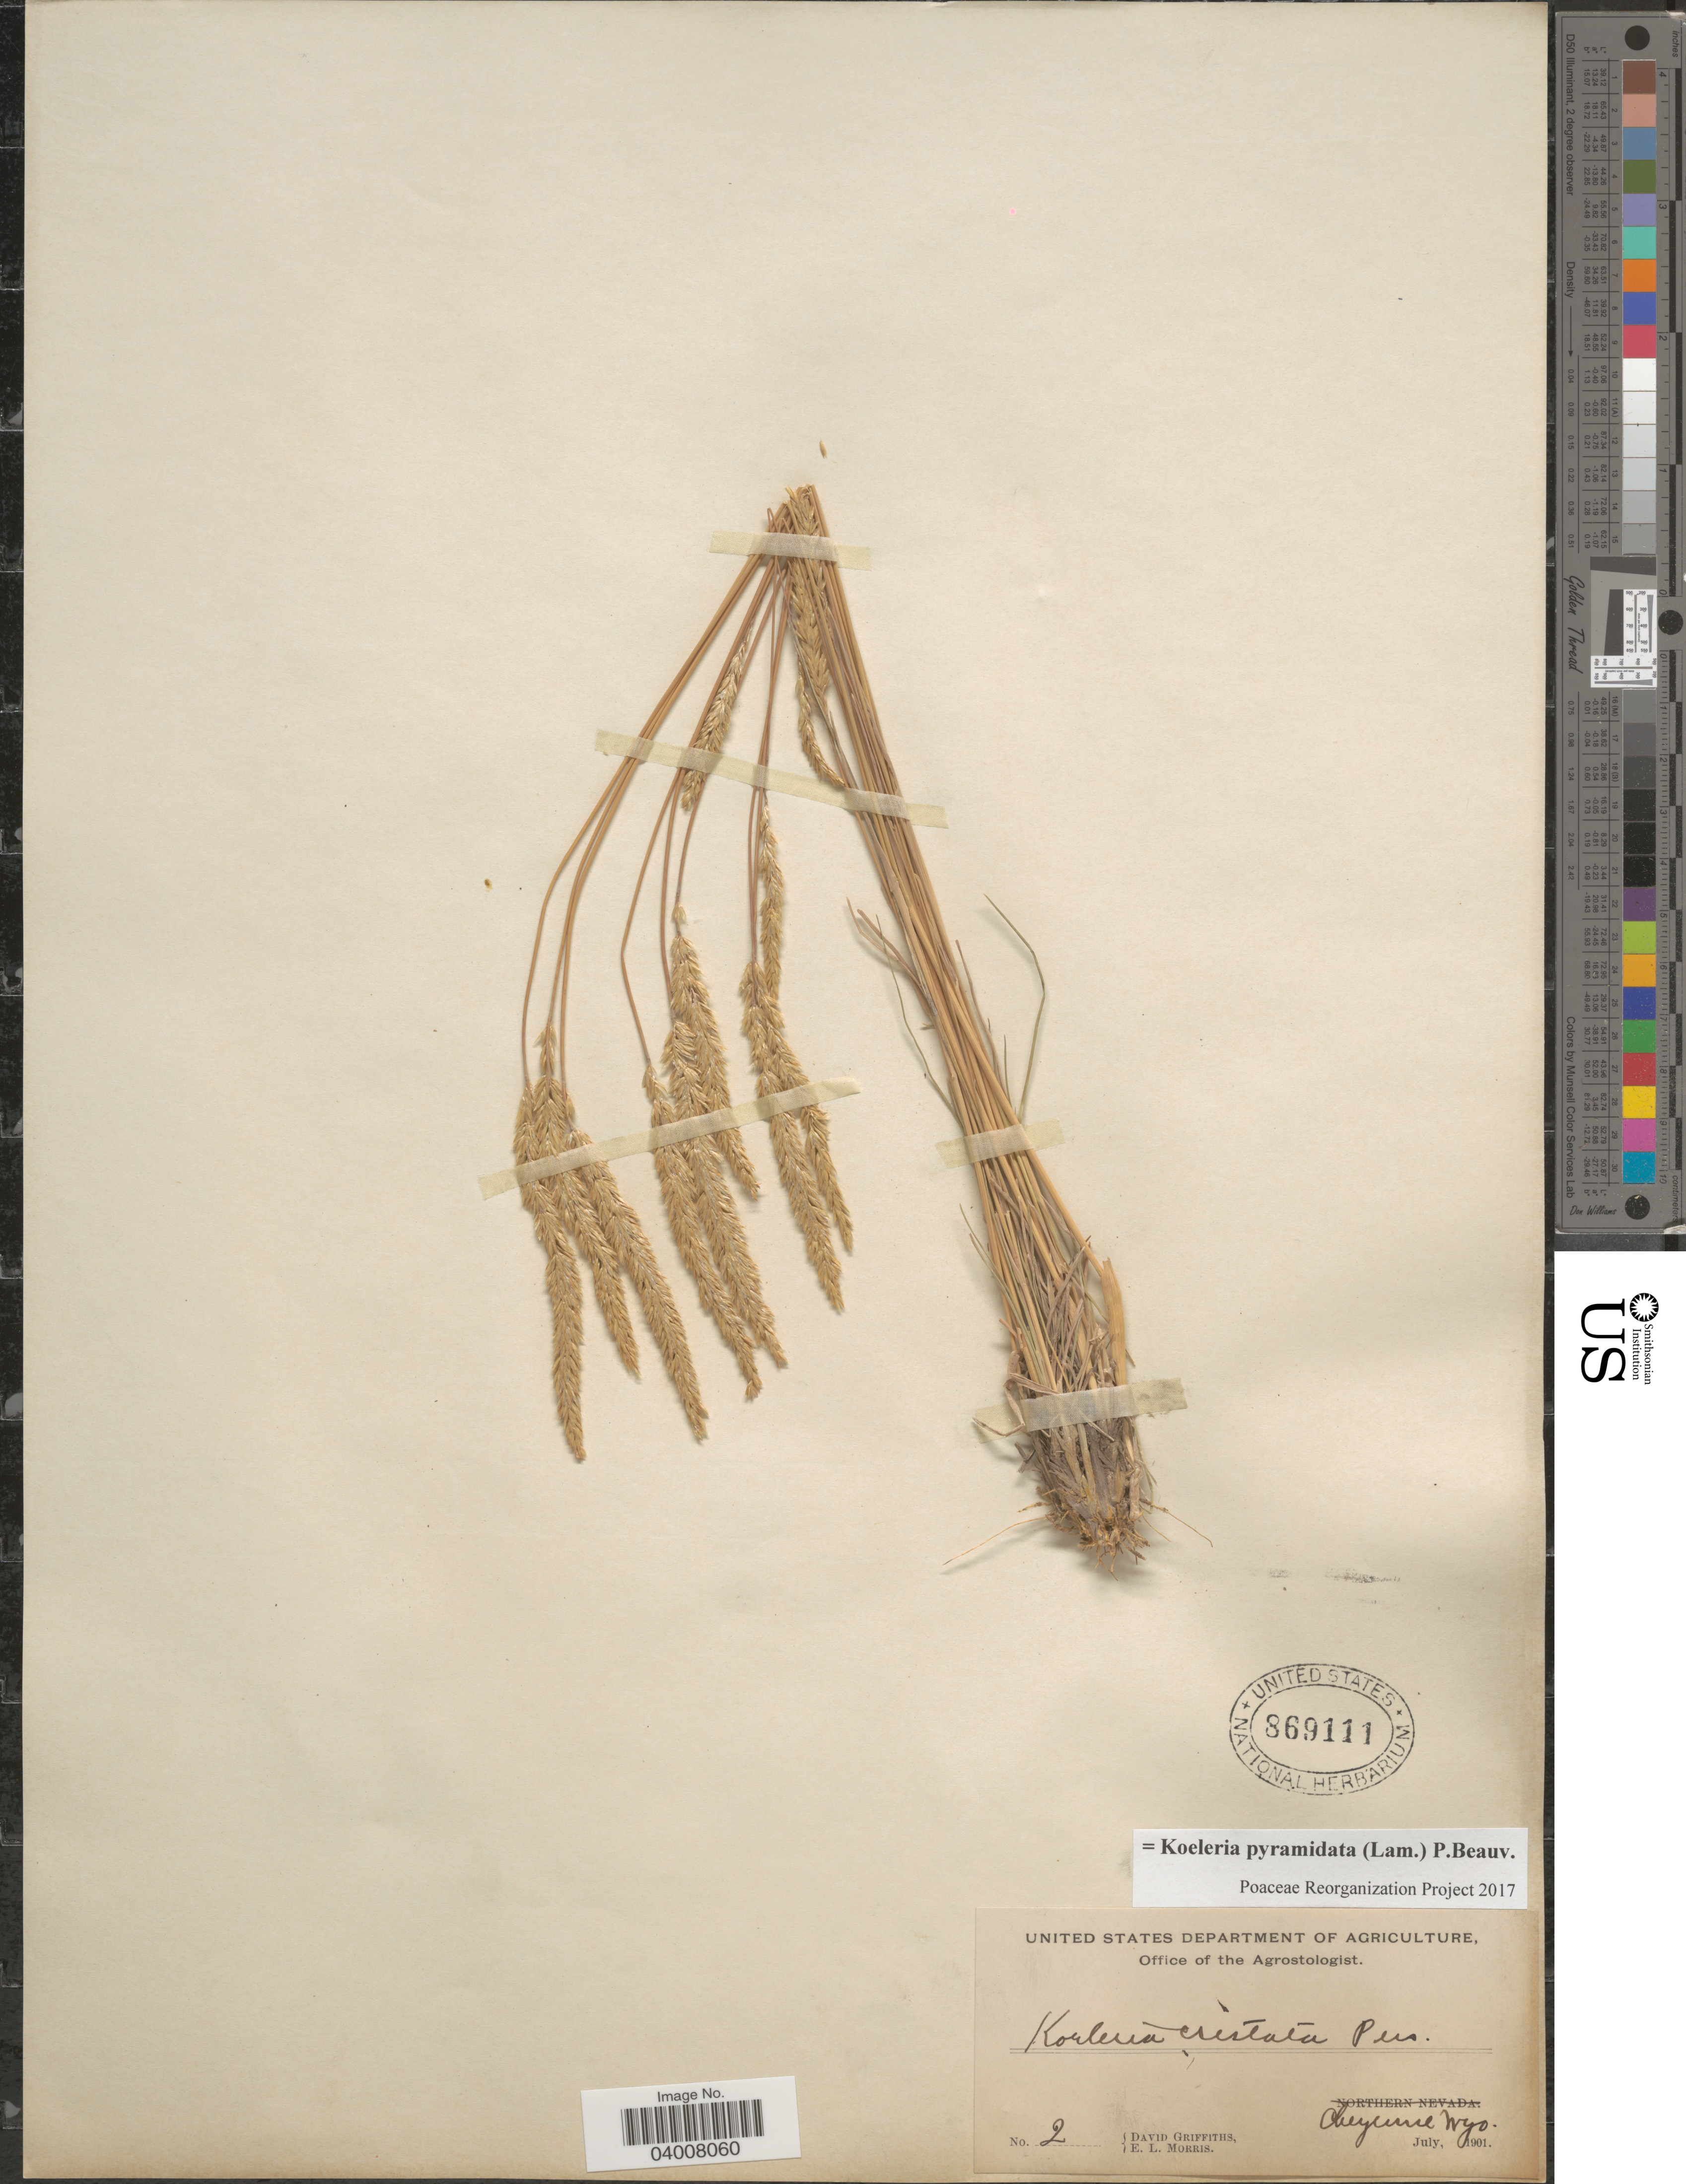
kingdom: Plantae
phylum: Tracheophyta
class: Liliopsida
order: Poales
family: Poaceae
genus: Koeleria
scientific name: Koeleria pyramidata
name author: (Lam.) P. Beauv.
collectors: D. Griffiths & E. Morris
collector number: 2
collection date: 1901-07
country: United States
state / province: Wyoming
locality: Cheyenne.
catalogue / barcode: US 869111